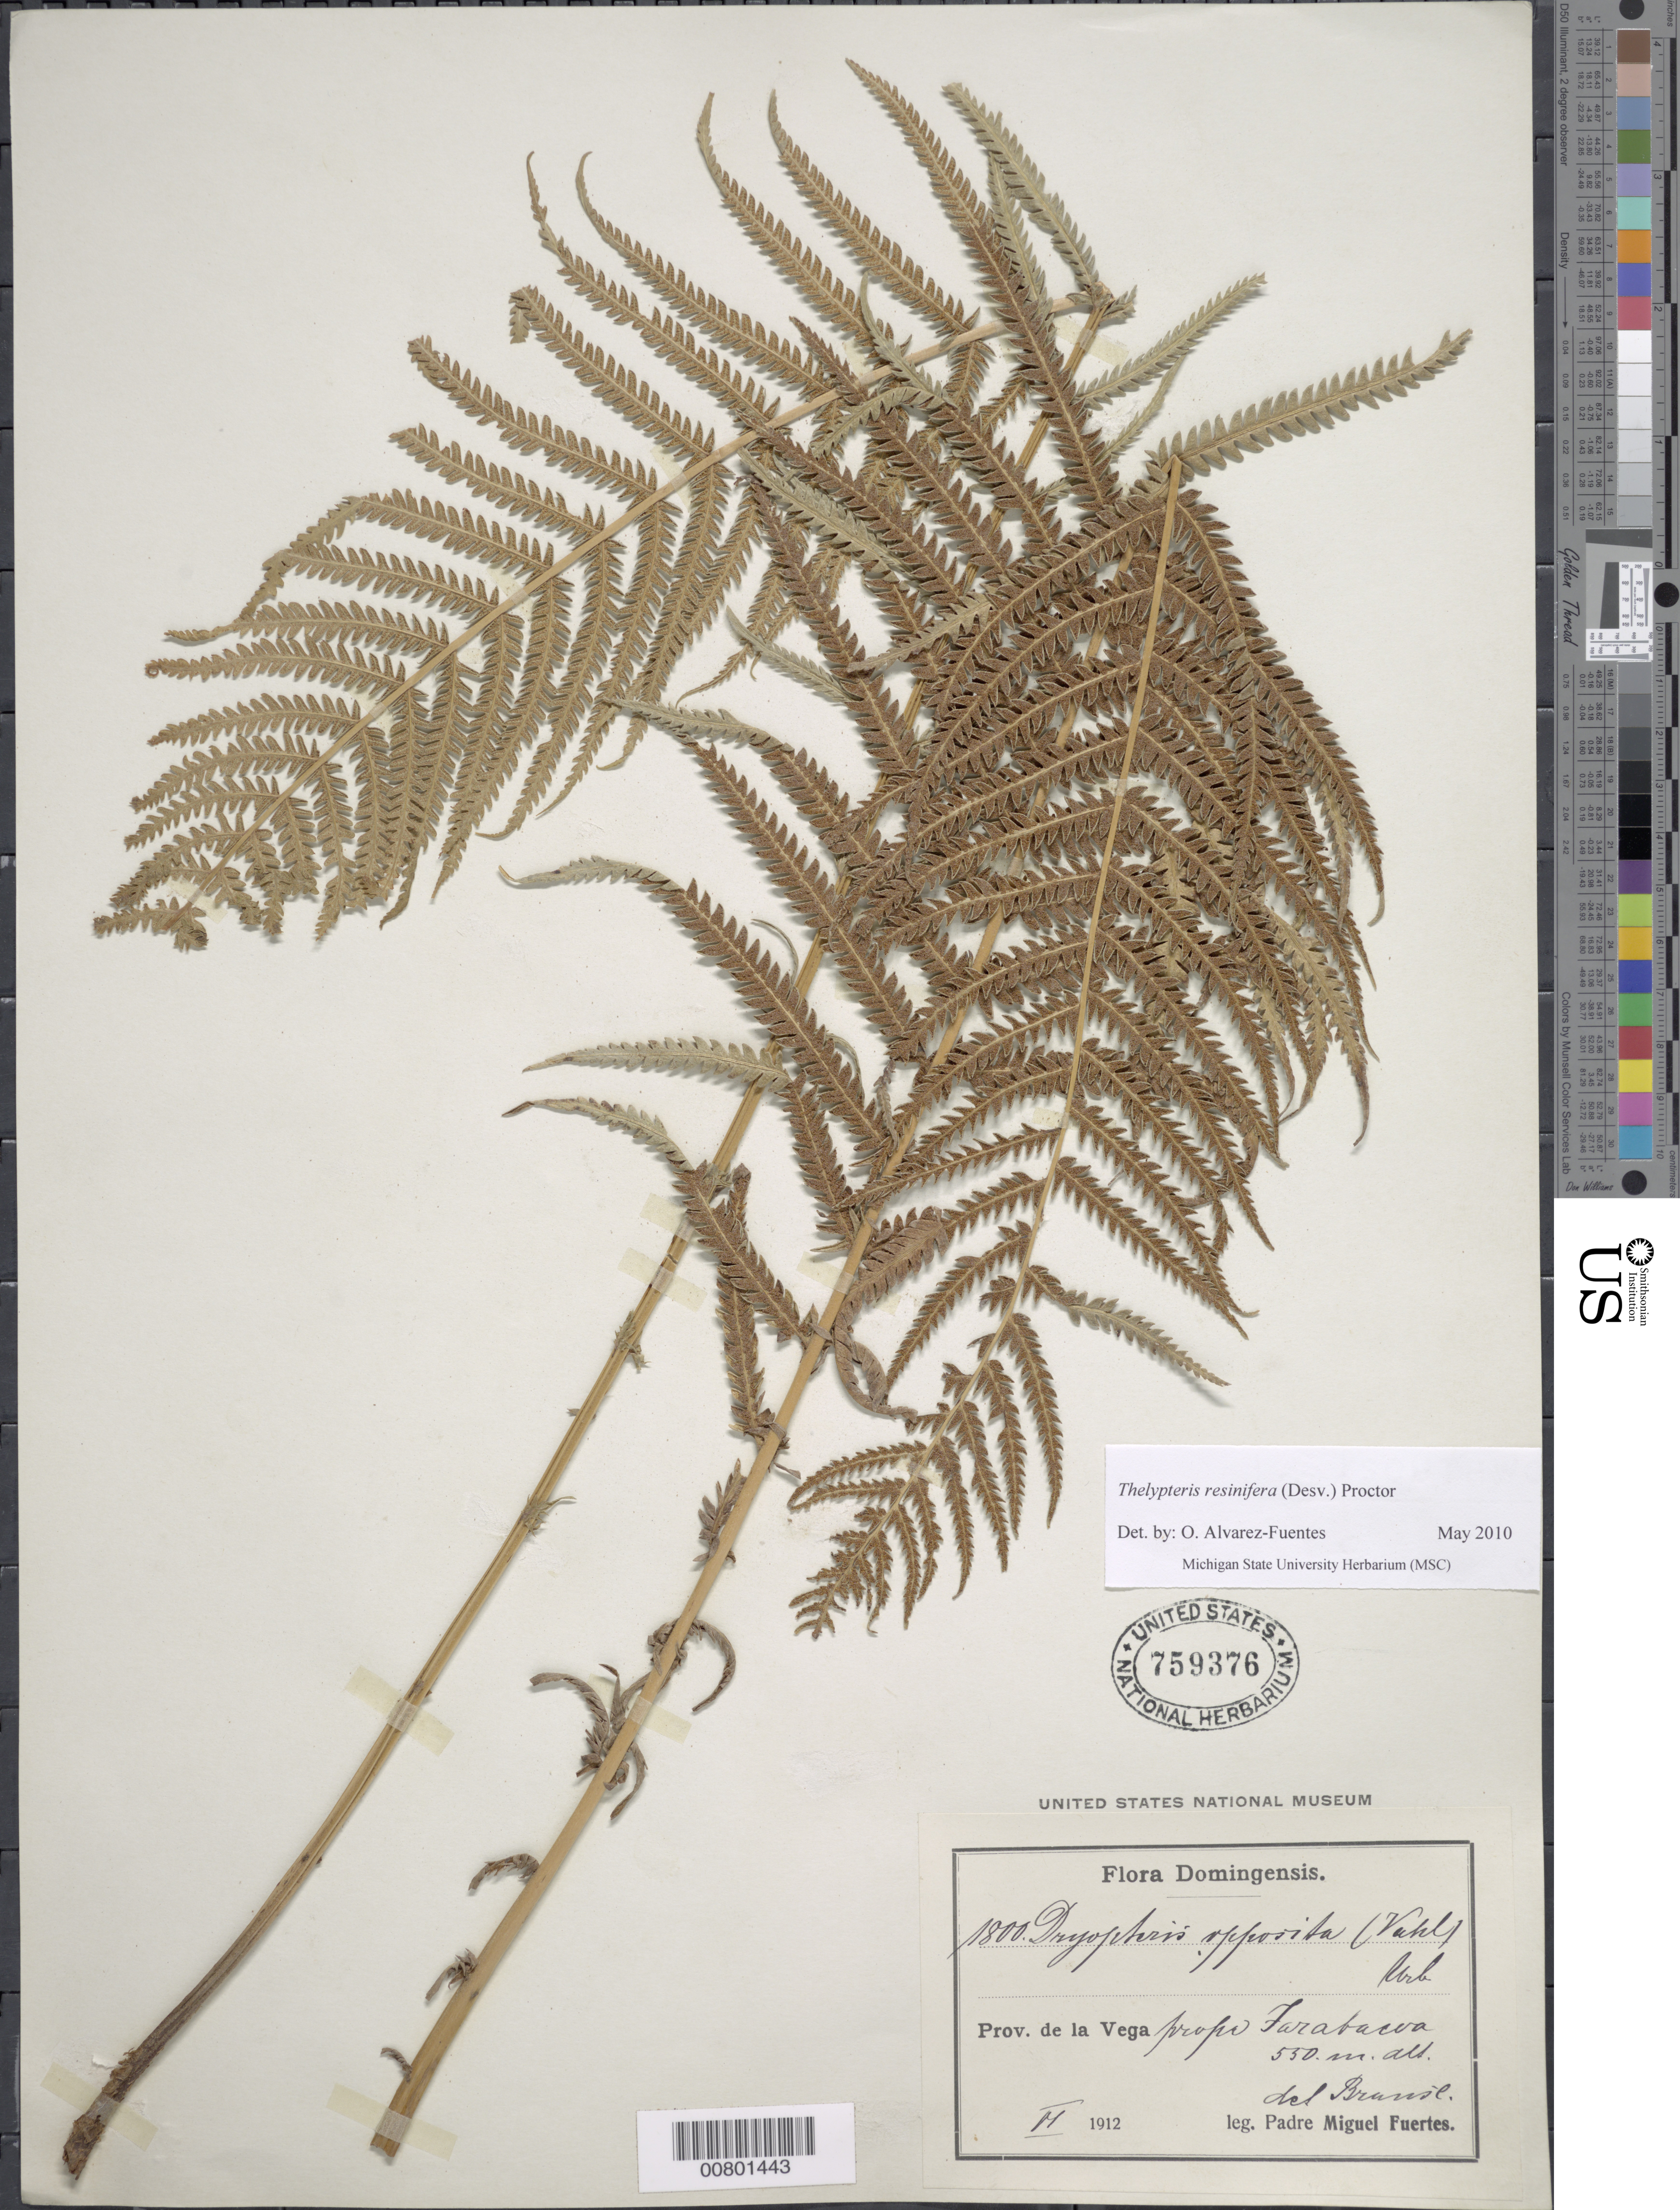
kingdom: Plantae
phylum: Tracheophyta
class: Polypodiopsida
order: Polypodiales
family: Thelypteridaceae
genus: Amauropelta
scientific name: Amauropelta resinifera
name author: (Desv.) Pic. Serm.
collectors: M. D. Fuertes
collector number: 1800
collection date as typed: Jun 1812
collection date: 1812-06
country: Dominican Republic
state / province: La Vega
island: Hispaniola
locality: Jarabacoa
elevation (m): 550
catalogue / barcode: US 759376